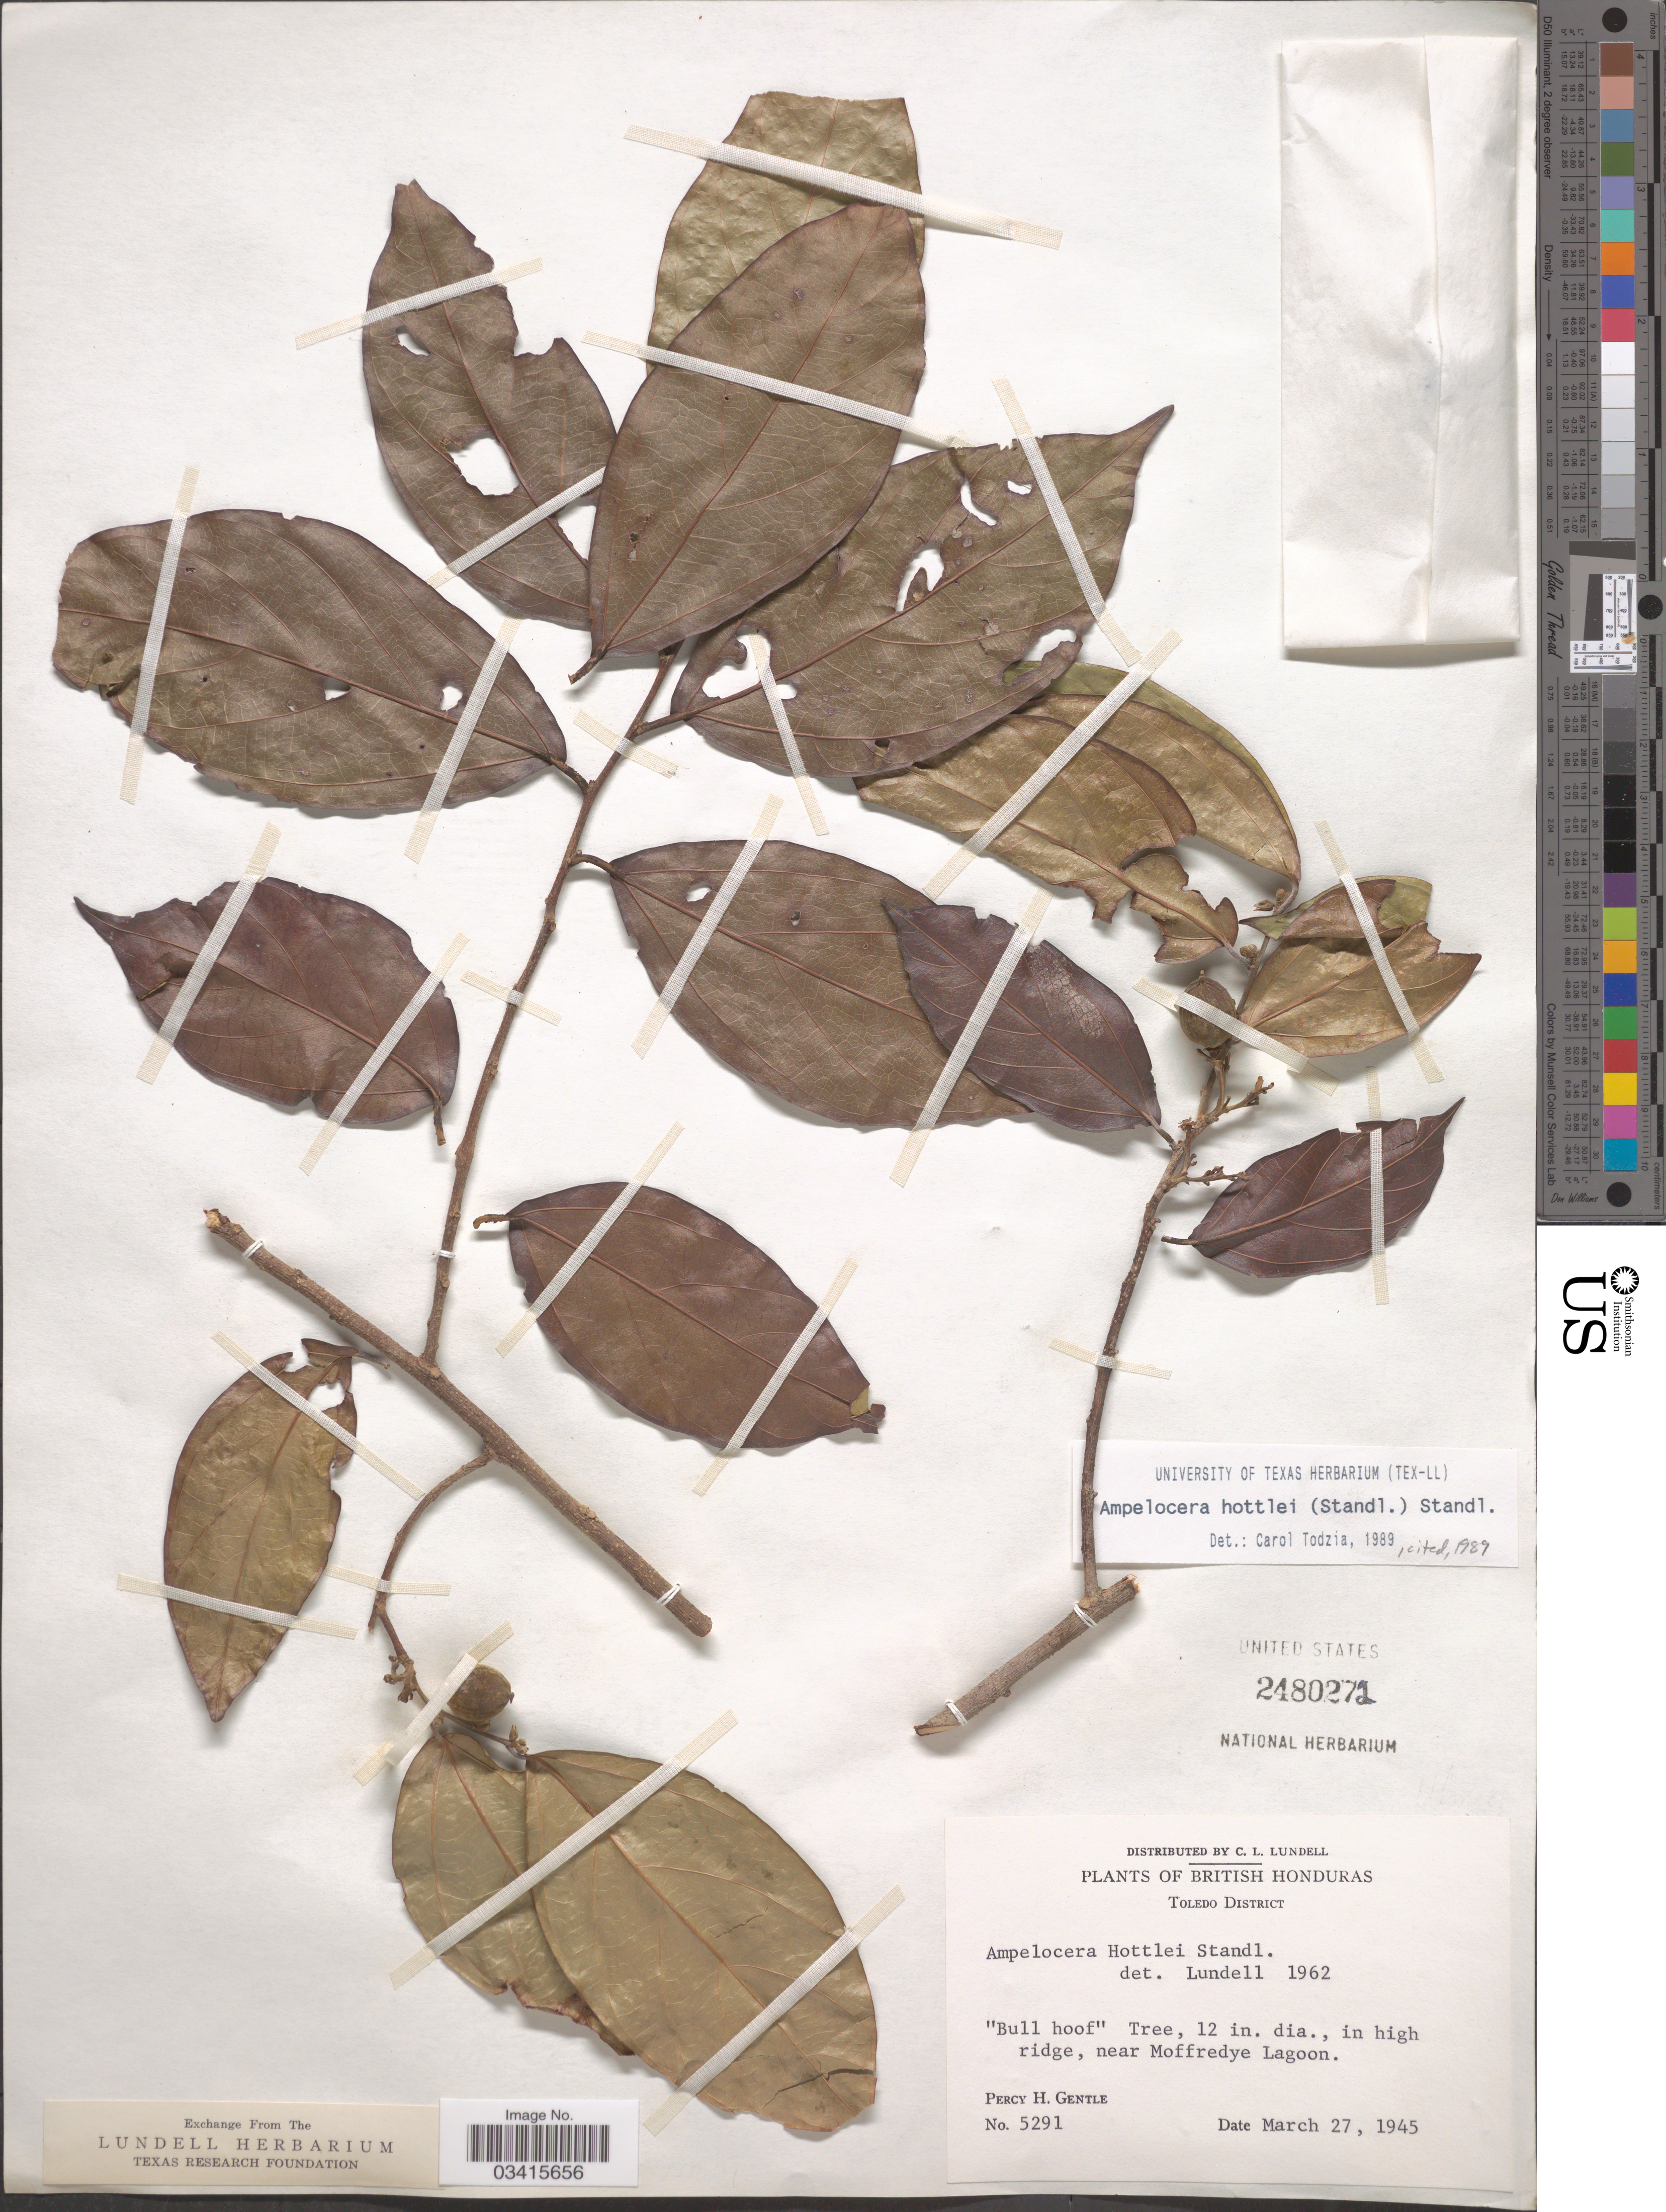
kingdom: Plantae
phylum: Tracheophyta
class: Magnoliopsida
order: Rosales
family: Cannabaceae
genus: Ampelocera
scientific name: Ampelocera hottlei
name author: (Standl.) Standl.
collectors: P. H. Gentle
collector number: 5291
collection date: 1945-03-27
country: Belize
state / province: Toledo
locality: British Honduras. Toledo District. "Bull hoof", in high ridge, near Moffredye Lagoon.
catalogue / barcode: US 2480271